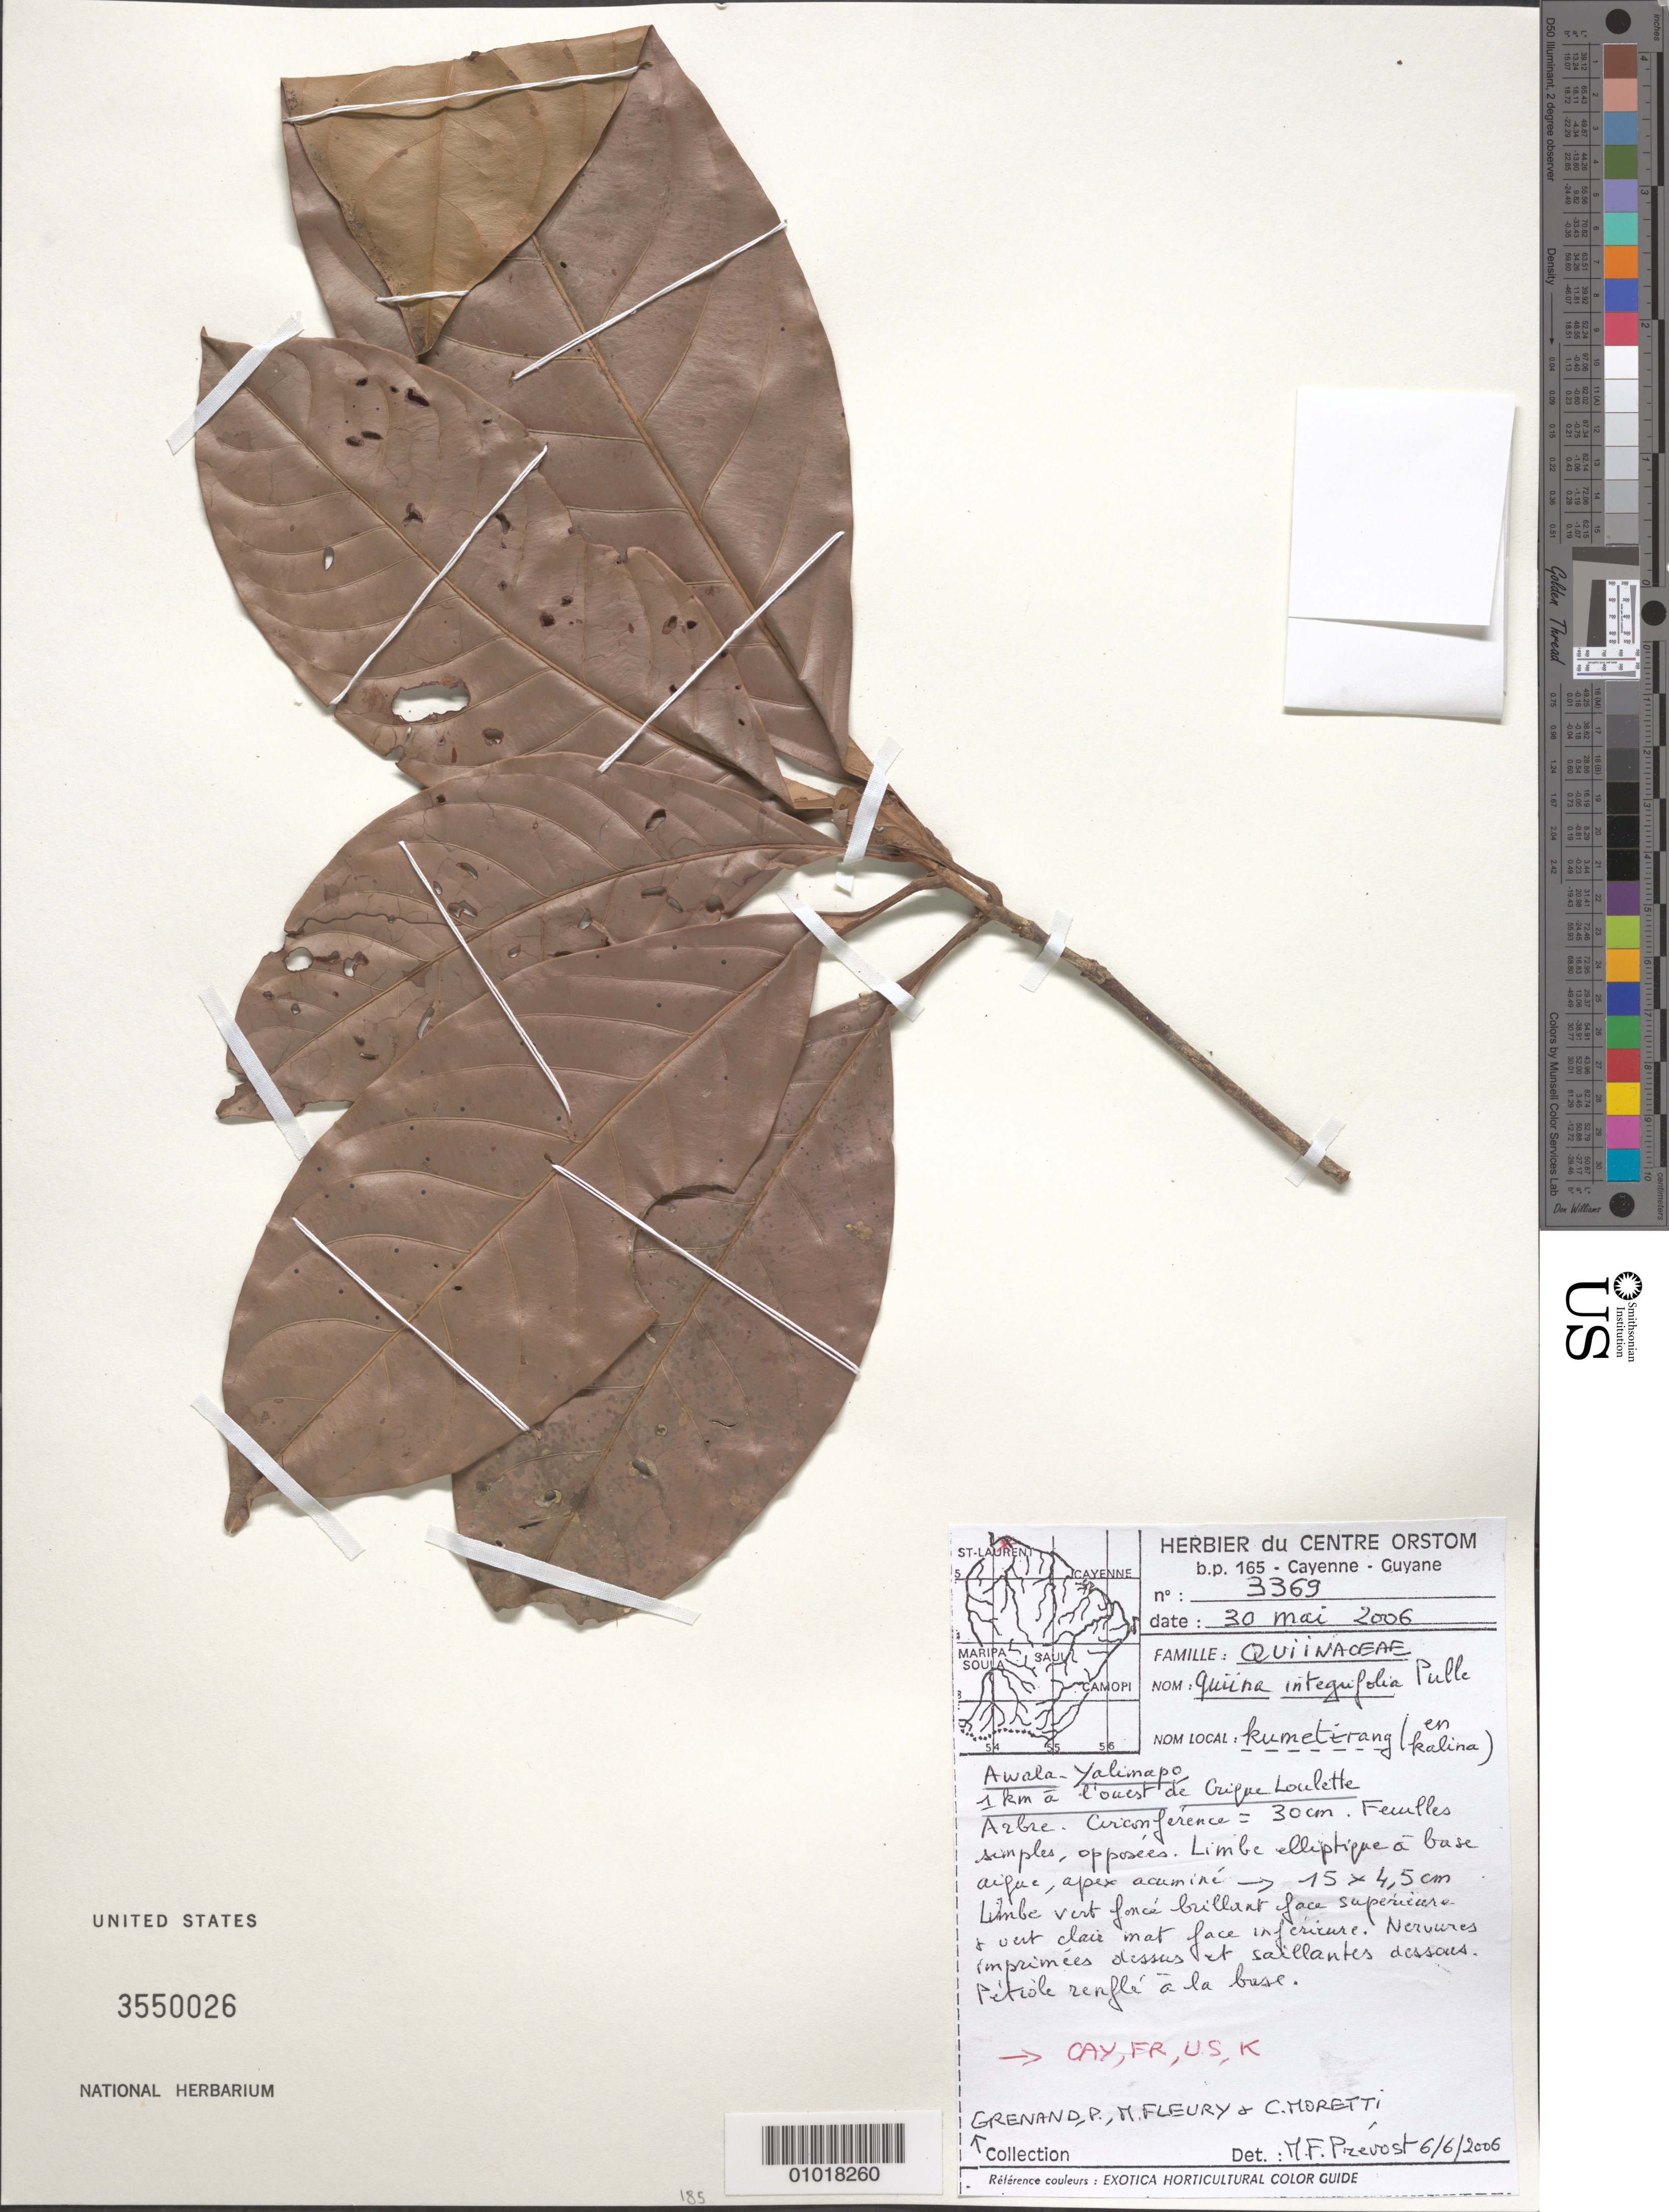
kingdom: Plantae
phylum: Tracheophyta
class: Magnoliopsida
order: Malpighiales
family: Quiinaceae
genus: Quiina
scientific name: Quiina integrifolia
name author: Pulle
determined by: Prévost, M.-F.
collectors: P. Grenand, M. Fleury & C. Moretti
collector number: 3369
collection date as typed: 30-May-06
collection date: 2006-05-30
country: French Guiana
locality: Awala - Yalimapo, Layon Cr. Loulette; 1km a W de Crique Loulette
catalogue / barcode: US 3550026